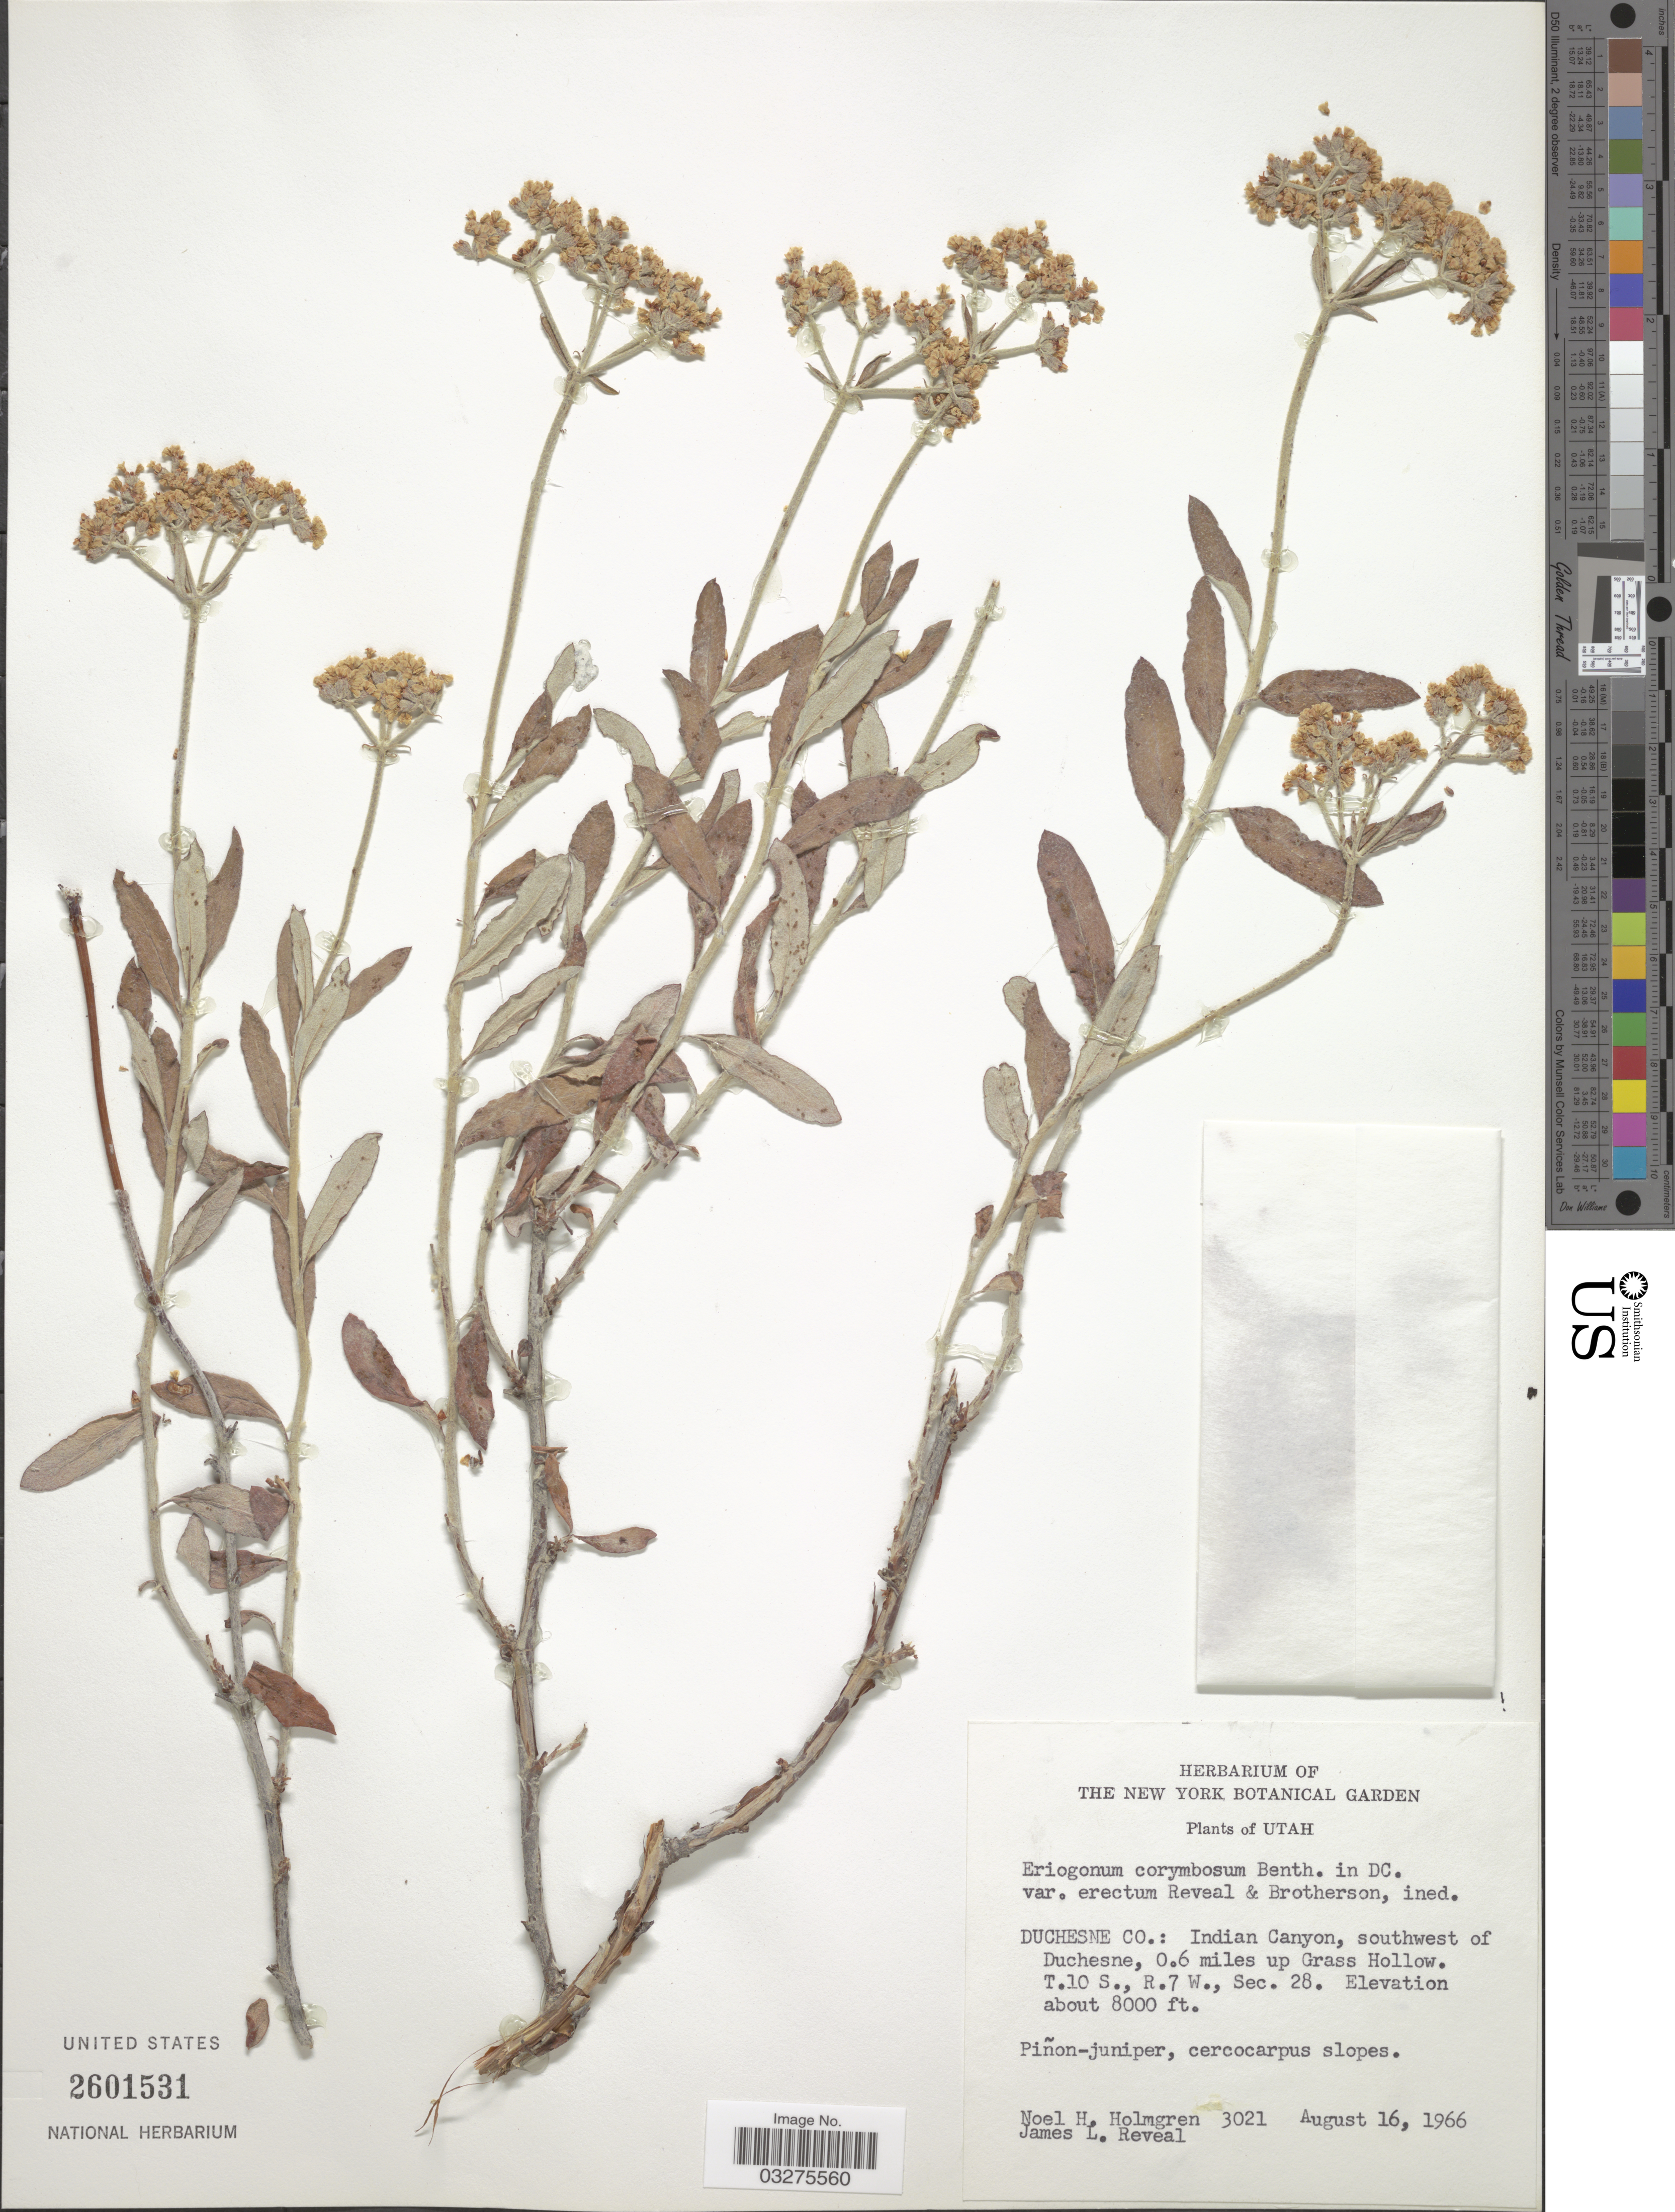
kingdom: Plantae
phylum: Tracheophyta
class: Magnoliopsida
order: Caryophyllales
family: Polygonaceae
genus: Eriogonum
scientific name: Eriogonum corymbosum var. erectum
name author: Reveal & Brotherson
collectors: N. H. Holmgren & J. L. Reveal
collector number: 3021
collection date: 1966-08-16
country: United States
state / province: Utah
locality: Duchesne Co.: Indian Canyon, southwest of Duchesne, 0.6 miles up Grass Hollow. T.10 S., R.7 W., Sec. 28.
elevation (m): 2438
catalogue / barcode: US 2601531